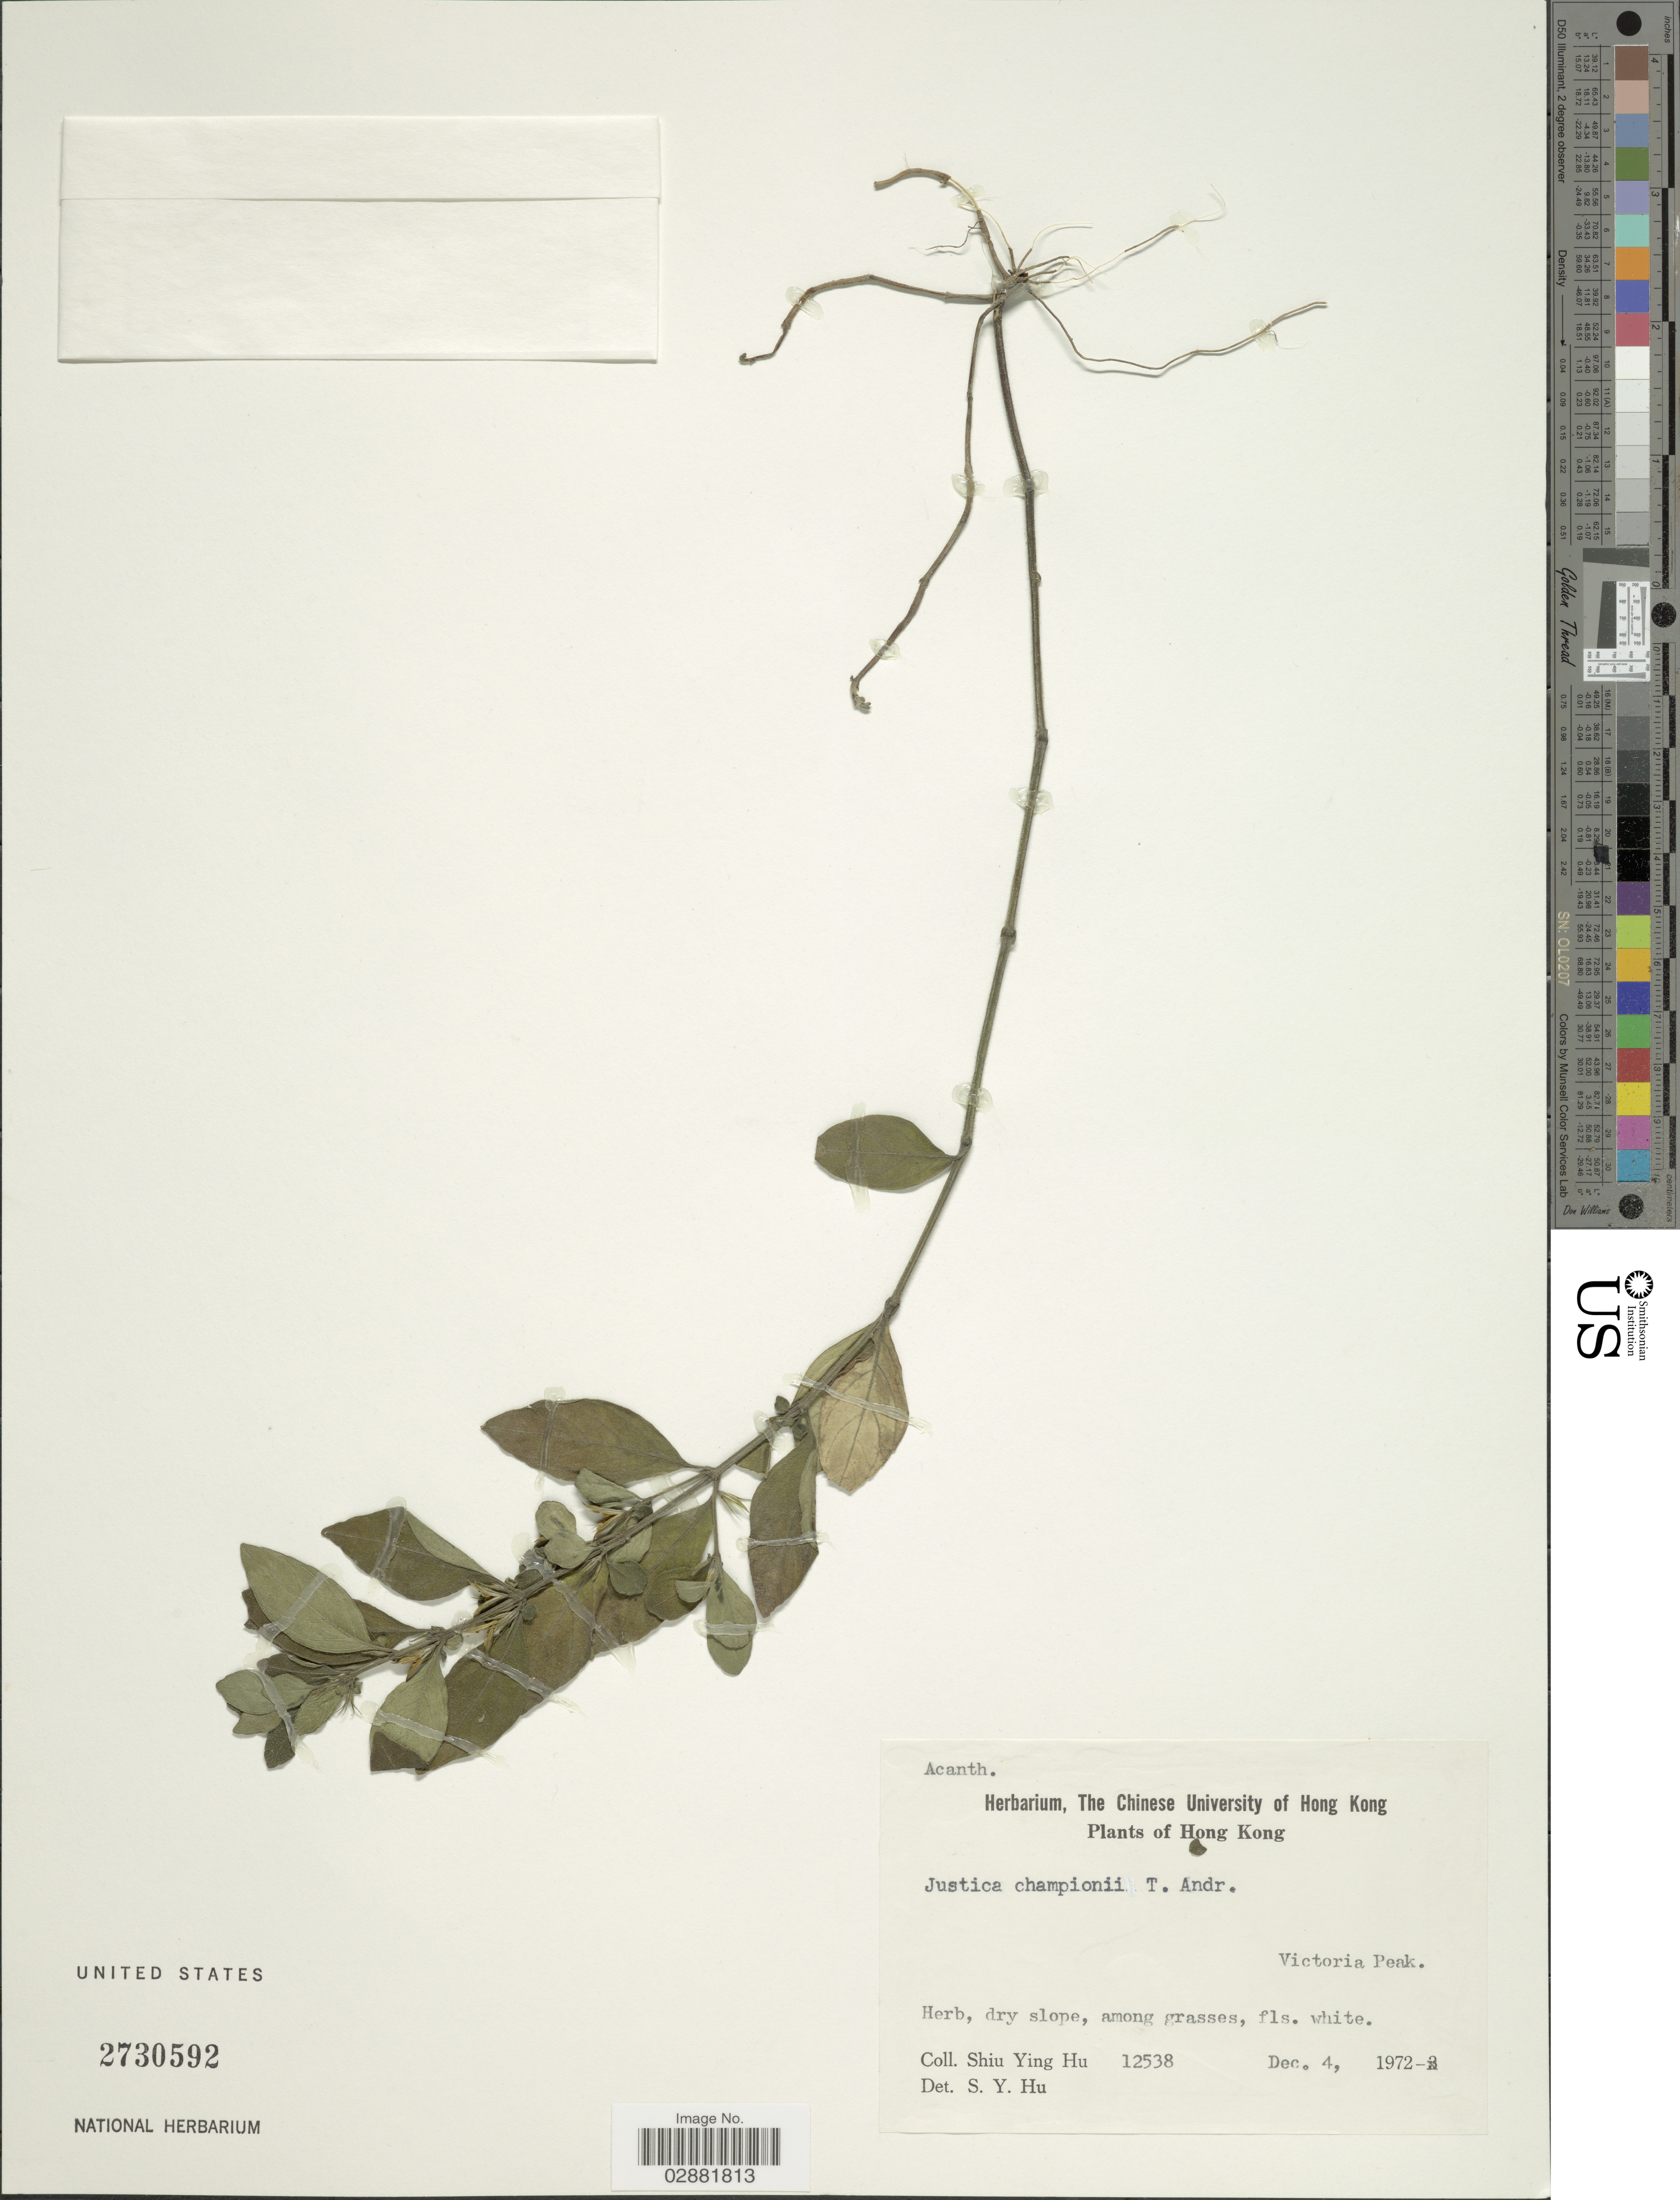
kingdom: Plantae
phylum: Tracheophyta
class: Magnoliopsida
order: Lamiales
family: Acanthaceae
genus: Justicia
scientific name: Justicia championii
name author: T. Anderson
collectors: S. Y. Hu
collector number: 12538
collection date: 1972-12-04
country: China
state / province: Hong Kong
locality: Victoria Peak.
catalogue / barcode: US 2730592